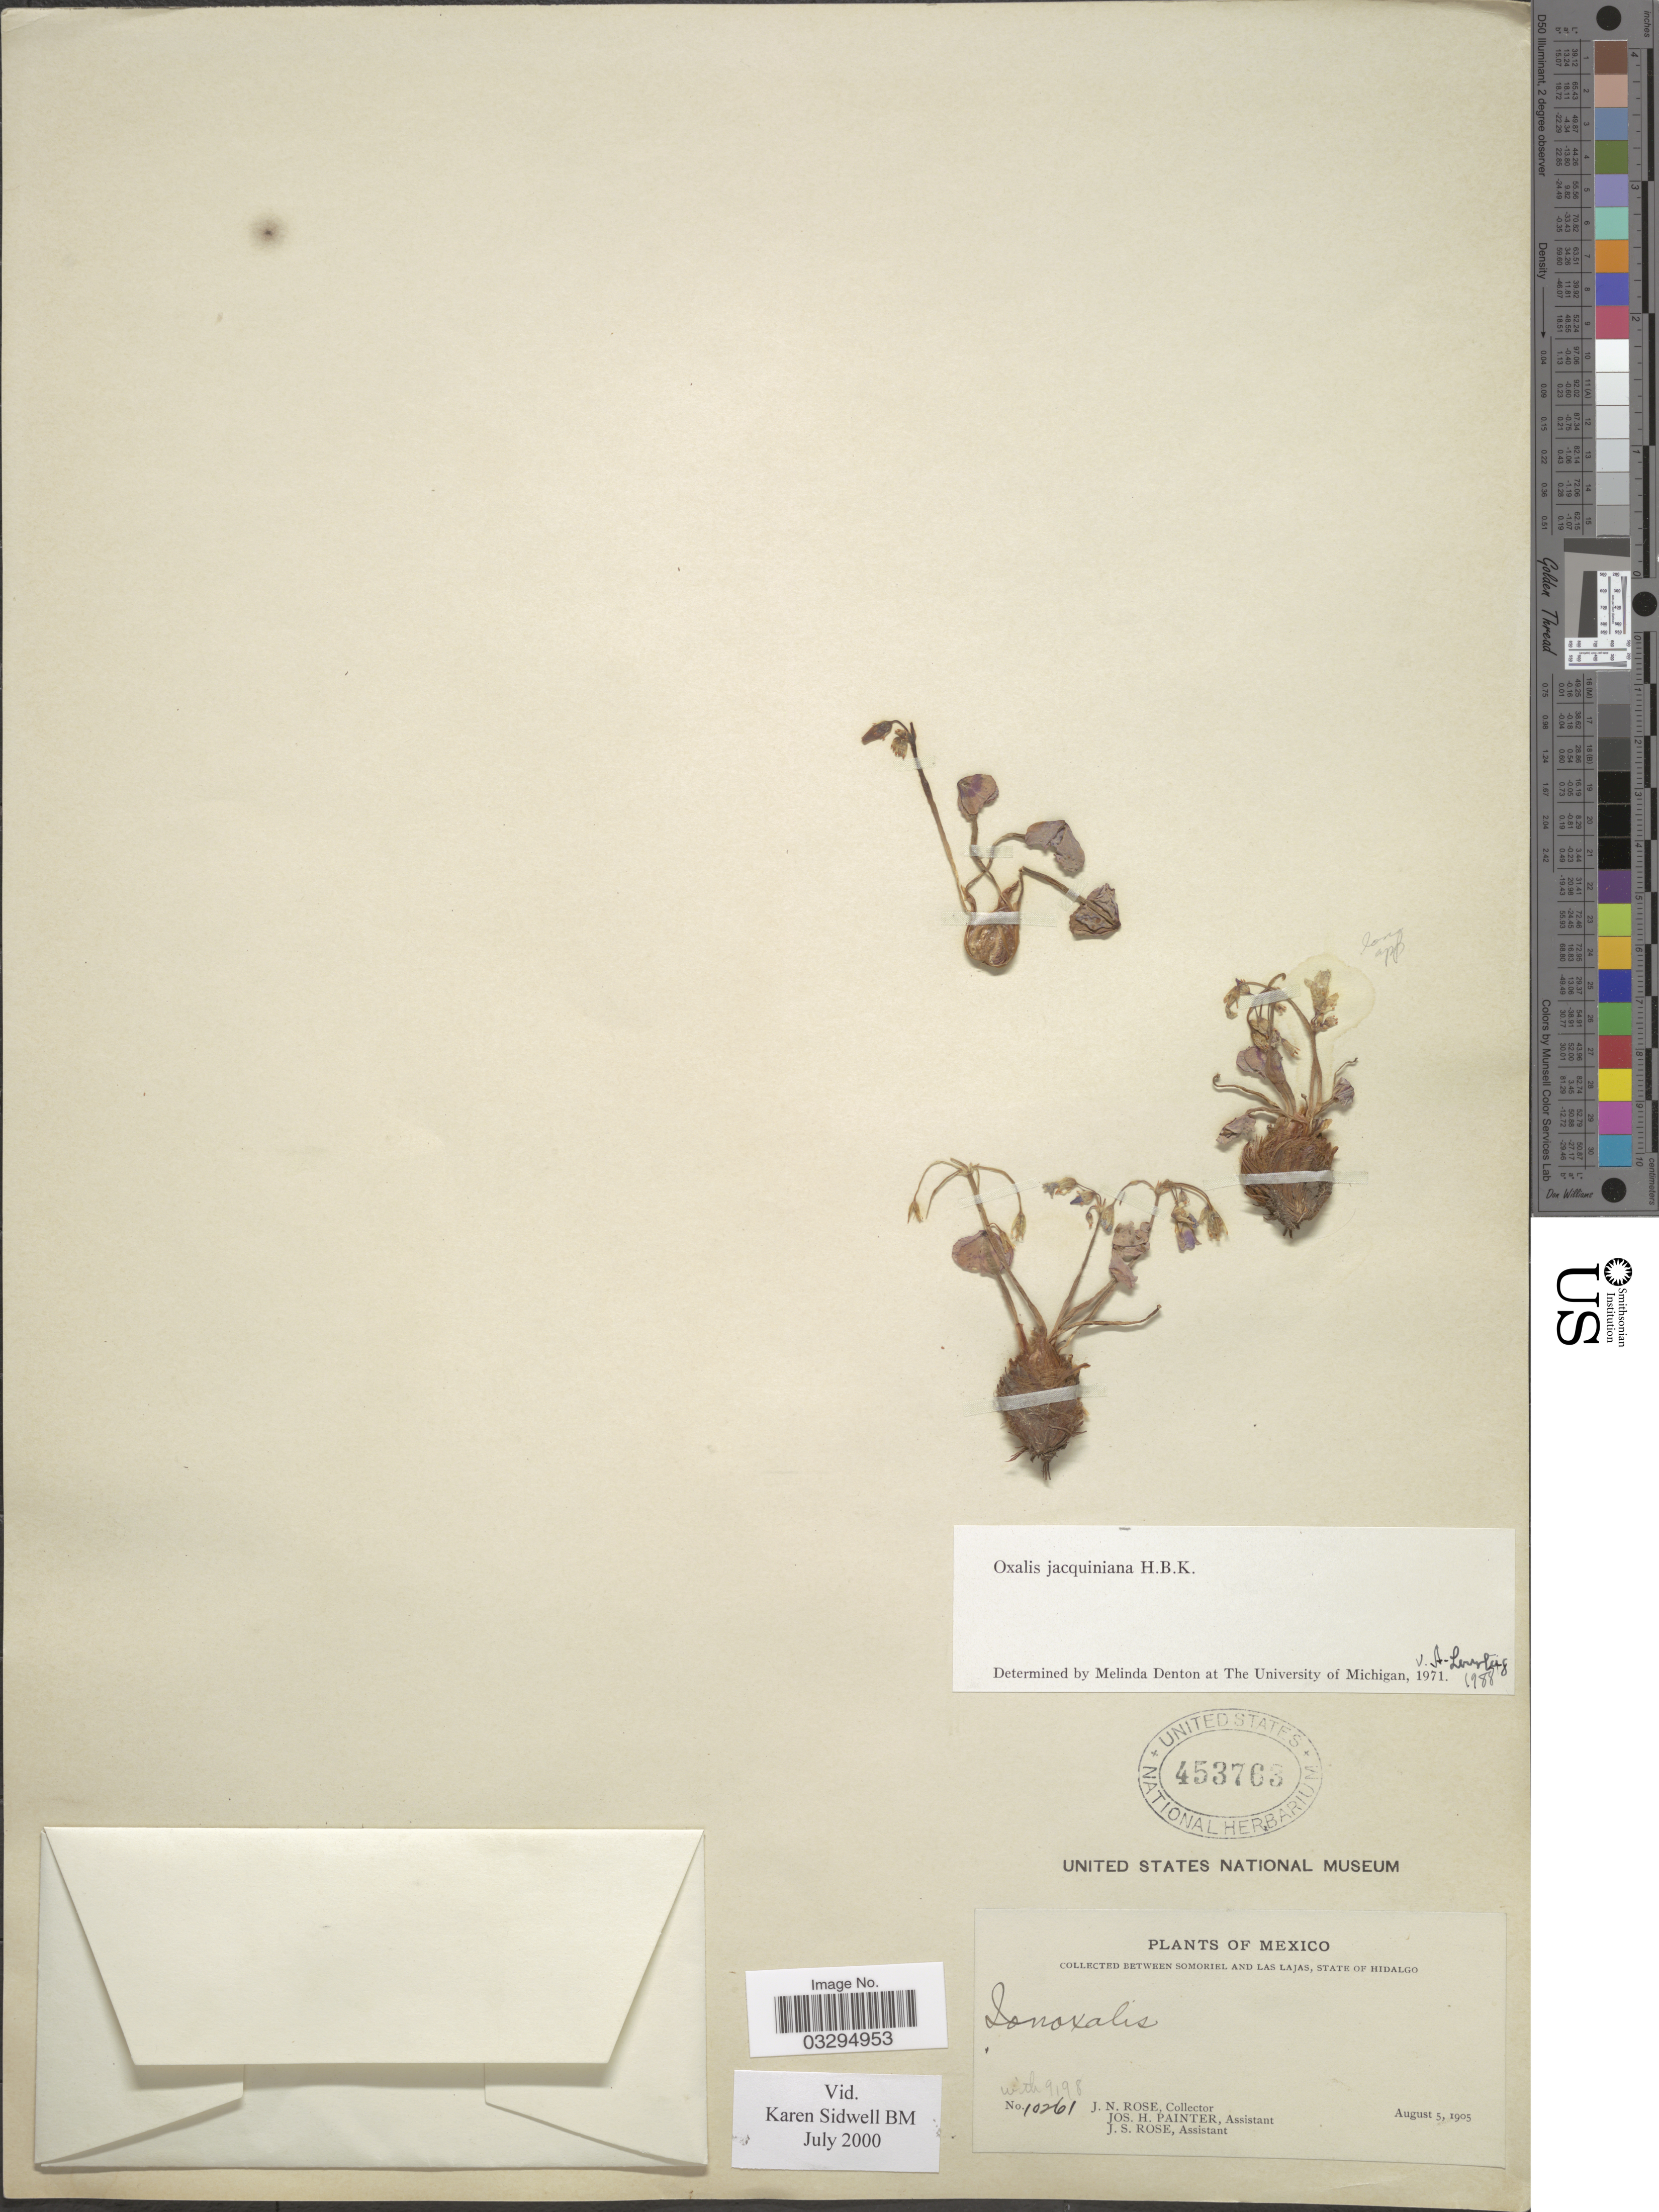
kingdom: Plantae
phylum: Tracheophyta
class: Magnoliopsida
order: Oxalidales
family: Oxalidaceae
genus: Oxalis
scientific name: Oxalis jacquiniana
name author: Kunth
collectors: J. N. Rose, J. H. Painter & J. S. Rose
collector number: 10261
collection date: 1905-08-05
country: Mexico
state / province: Hidalgo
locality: Between Somoriel and Las Lajas.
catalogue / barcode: US 453763